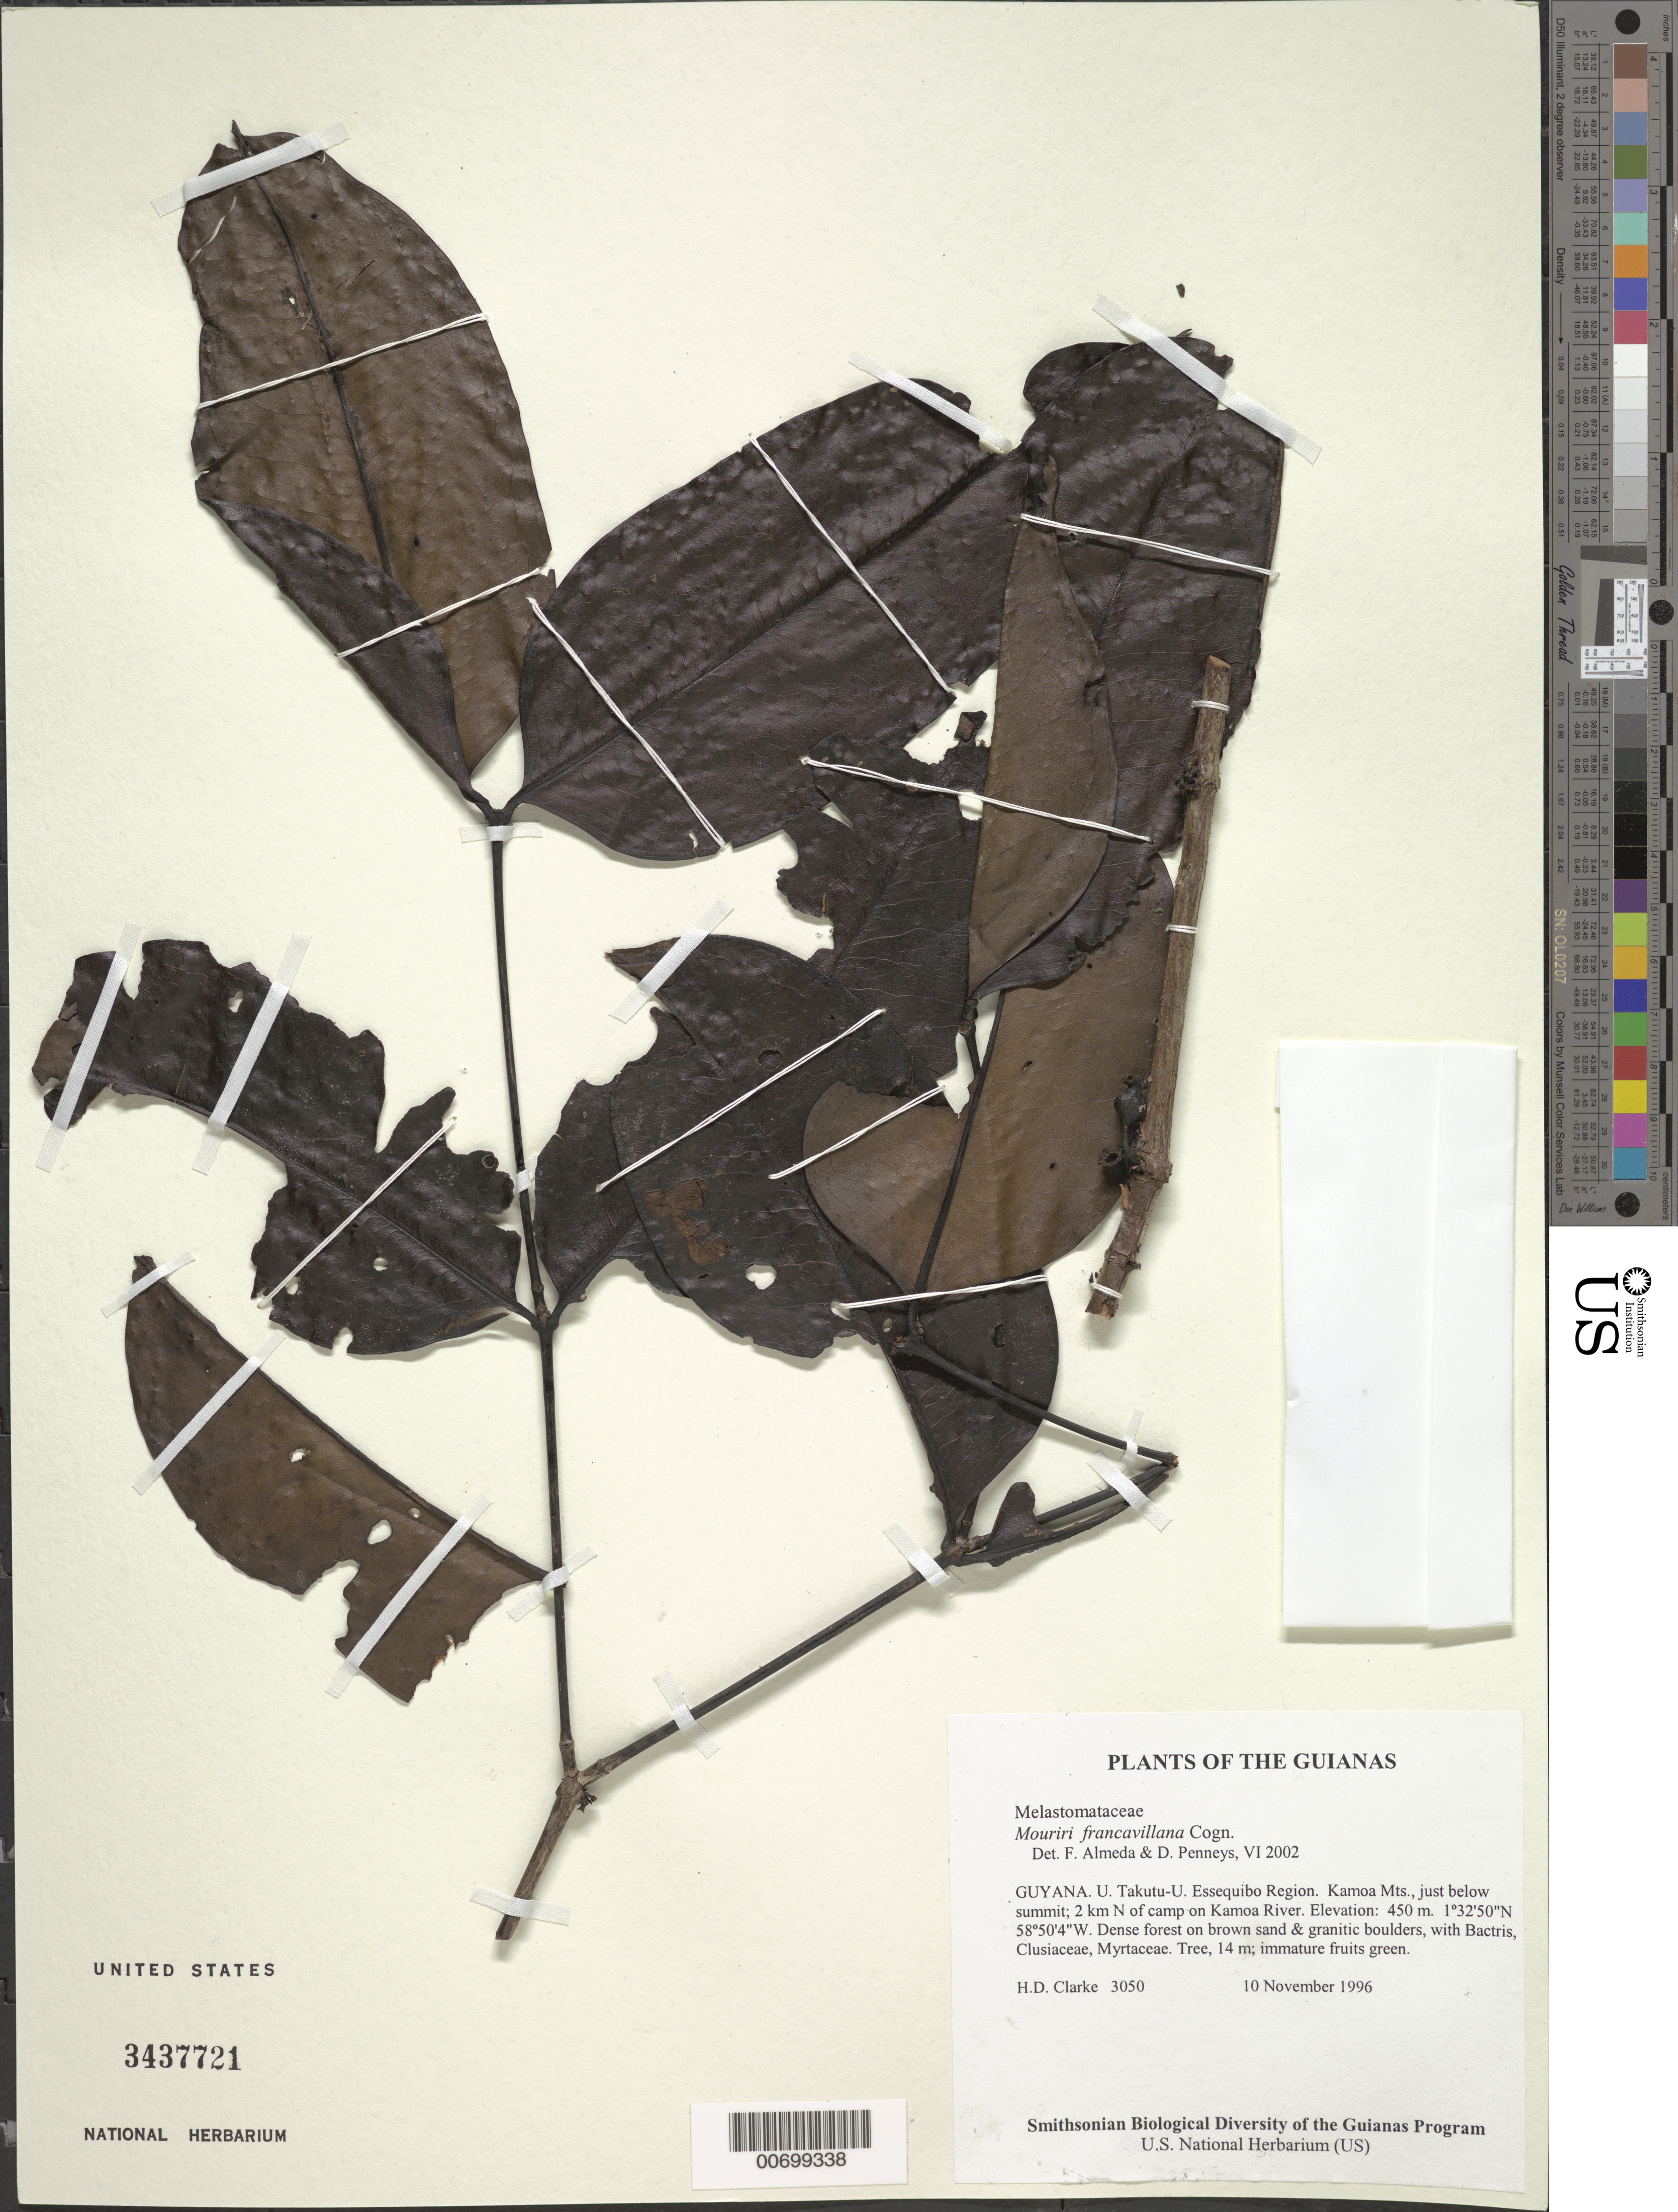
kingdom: Plantae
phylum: Tracheophyta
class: Magnoliopsida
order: Myrtales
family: Melastomataceae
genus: Mouriri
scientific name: Mouriri francavillana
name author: Cogn.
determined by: Almeda, F.; Penneys, D. S.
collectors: H. D. Clarke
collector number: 3050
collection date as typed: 10 November 1996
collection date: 1996-11-10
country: Guyana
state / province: U. Takutu-U. Essequibo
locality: Kamoa Mts., just below summit; 2 km N of camp on Kamoa River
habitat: Dense forest on brown sand & granitic boulders, with Bactris, Clusiaceae, Myrtaceae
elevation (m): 450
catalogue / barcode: US 3437721